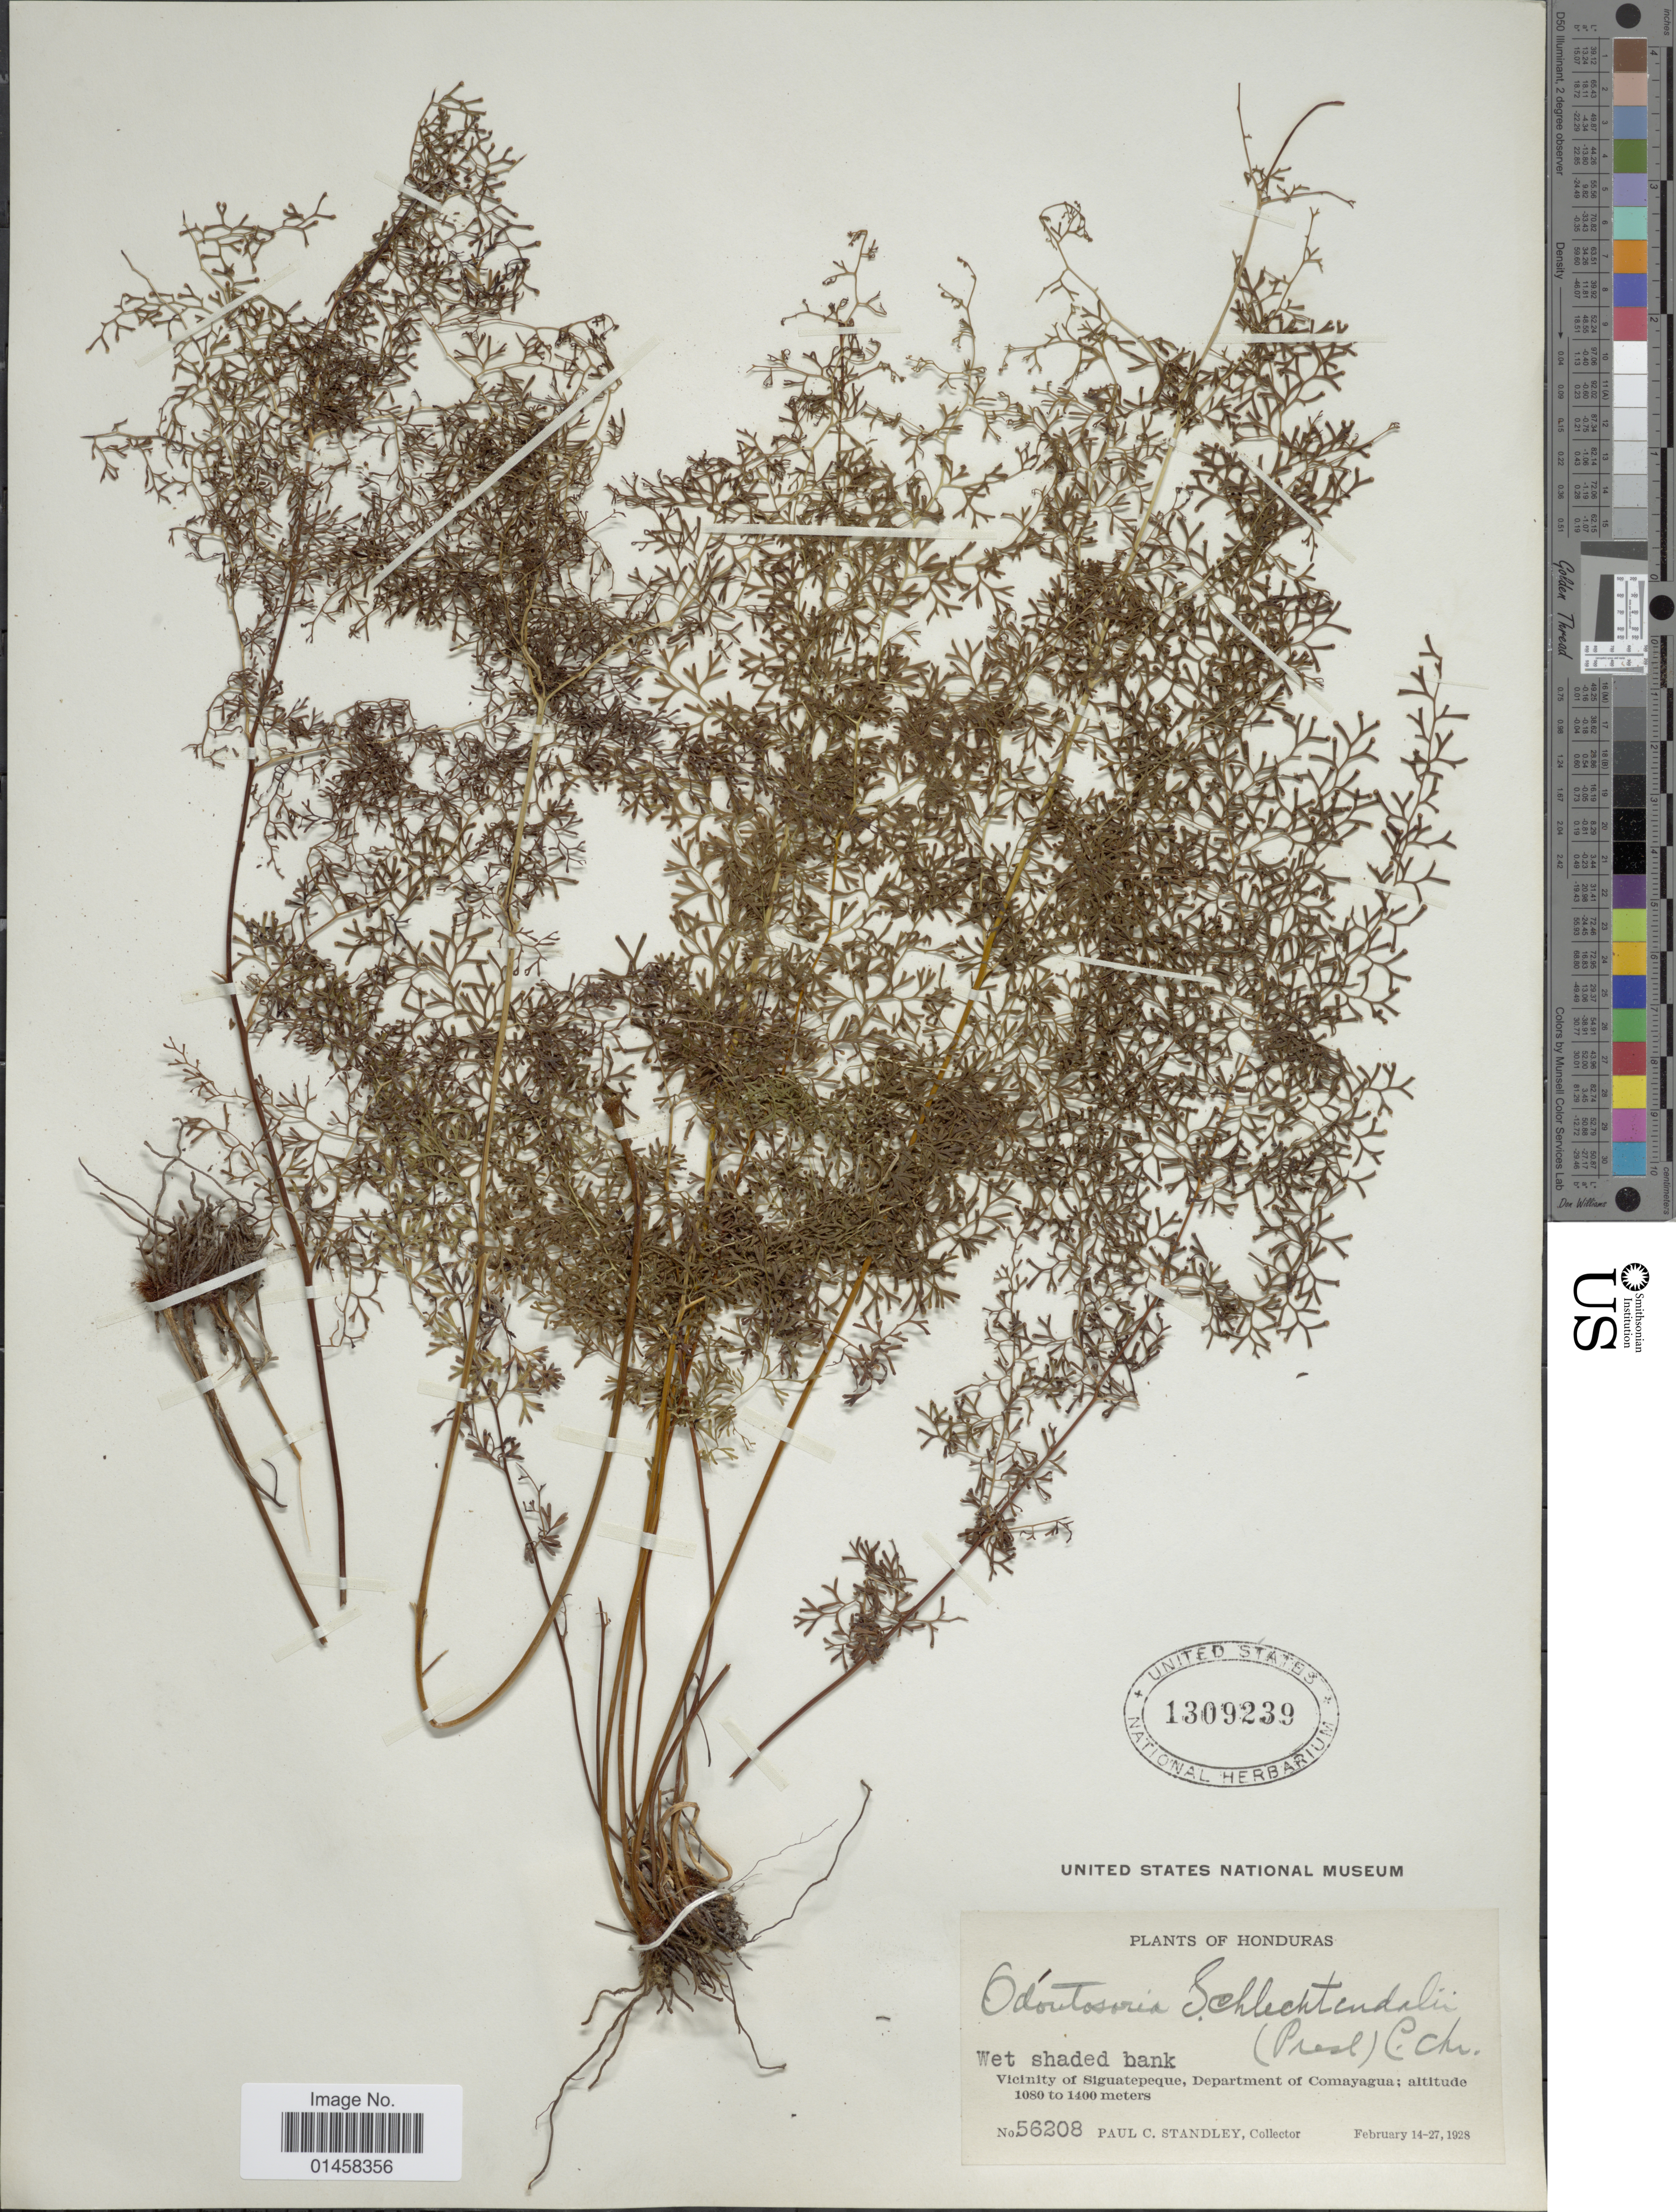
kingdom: Plantae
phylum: Tracheophyta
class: Polypodiopsida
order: Polypodiales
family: Lindsaeaceae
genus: Odontosoria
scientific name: Odontosoria schlechtendalii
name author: (C. Presl) C. Chr.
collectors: P. C. Standley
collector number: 56208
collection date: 1928-02-14/1928-02-27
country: Honduras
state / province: Comayagua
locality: Vicinity of Siguatepeque, Department of Comayagua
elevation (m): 1080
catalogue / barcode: US 1309239